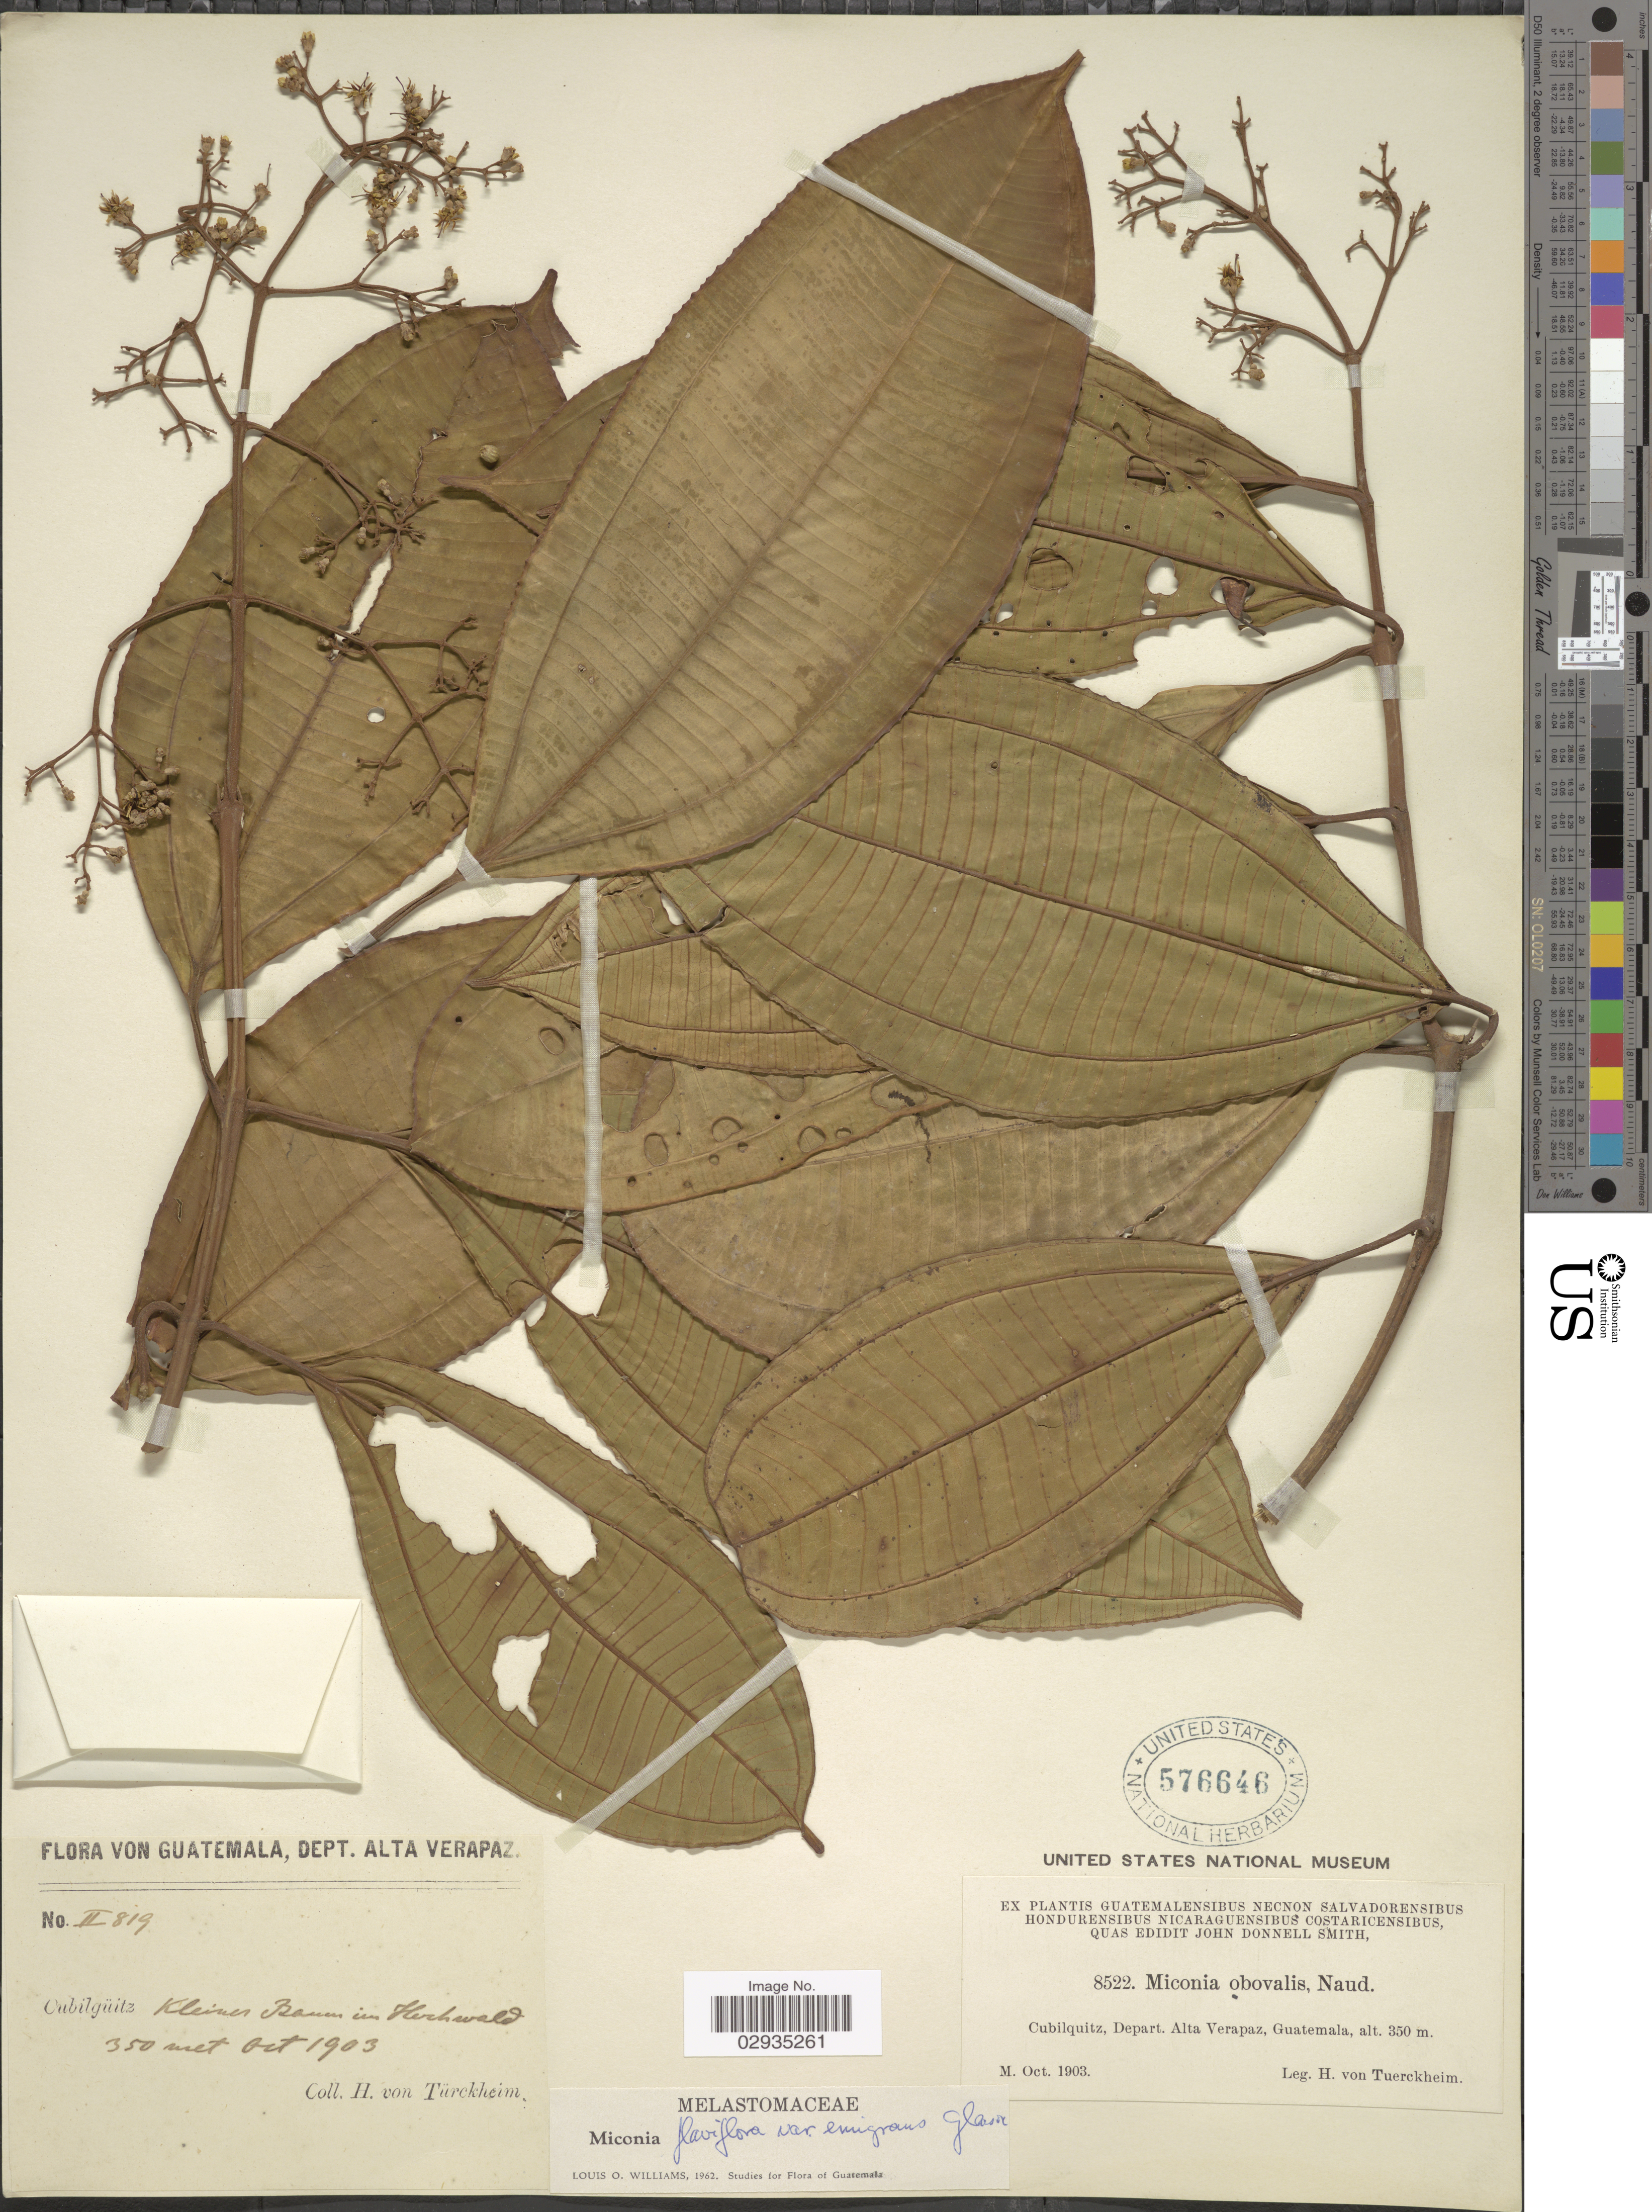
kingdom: Plantae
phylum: Tracheophyta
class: Magnoliopsida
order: Myrtales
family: Melastomataceae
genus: Miconia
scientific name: Miconia nutans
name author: Donn. Sm.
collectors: H. von Tuerckheim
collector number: II819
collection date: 1903-10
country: Guatemala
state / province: Alta Verapaz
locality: Cubilquitz, Depart. Alta Verapaz.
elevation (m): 350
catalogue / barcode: US 576646